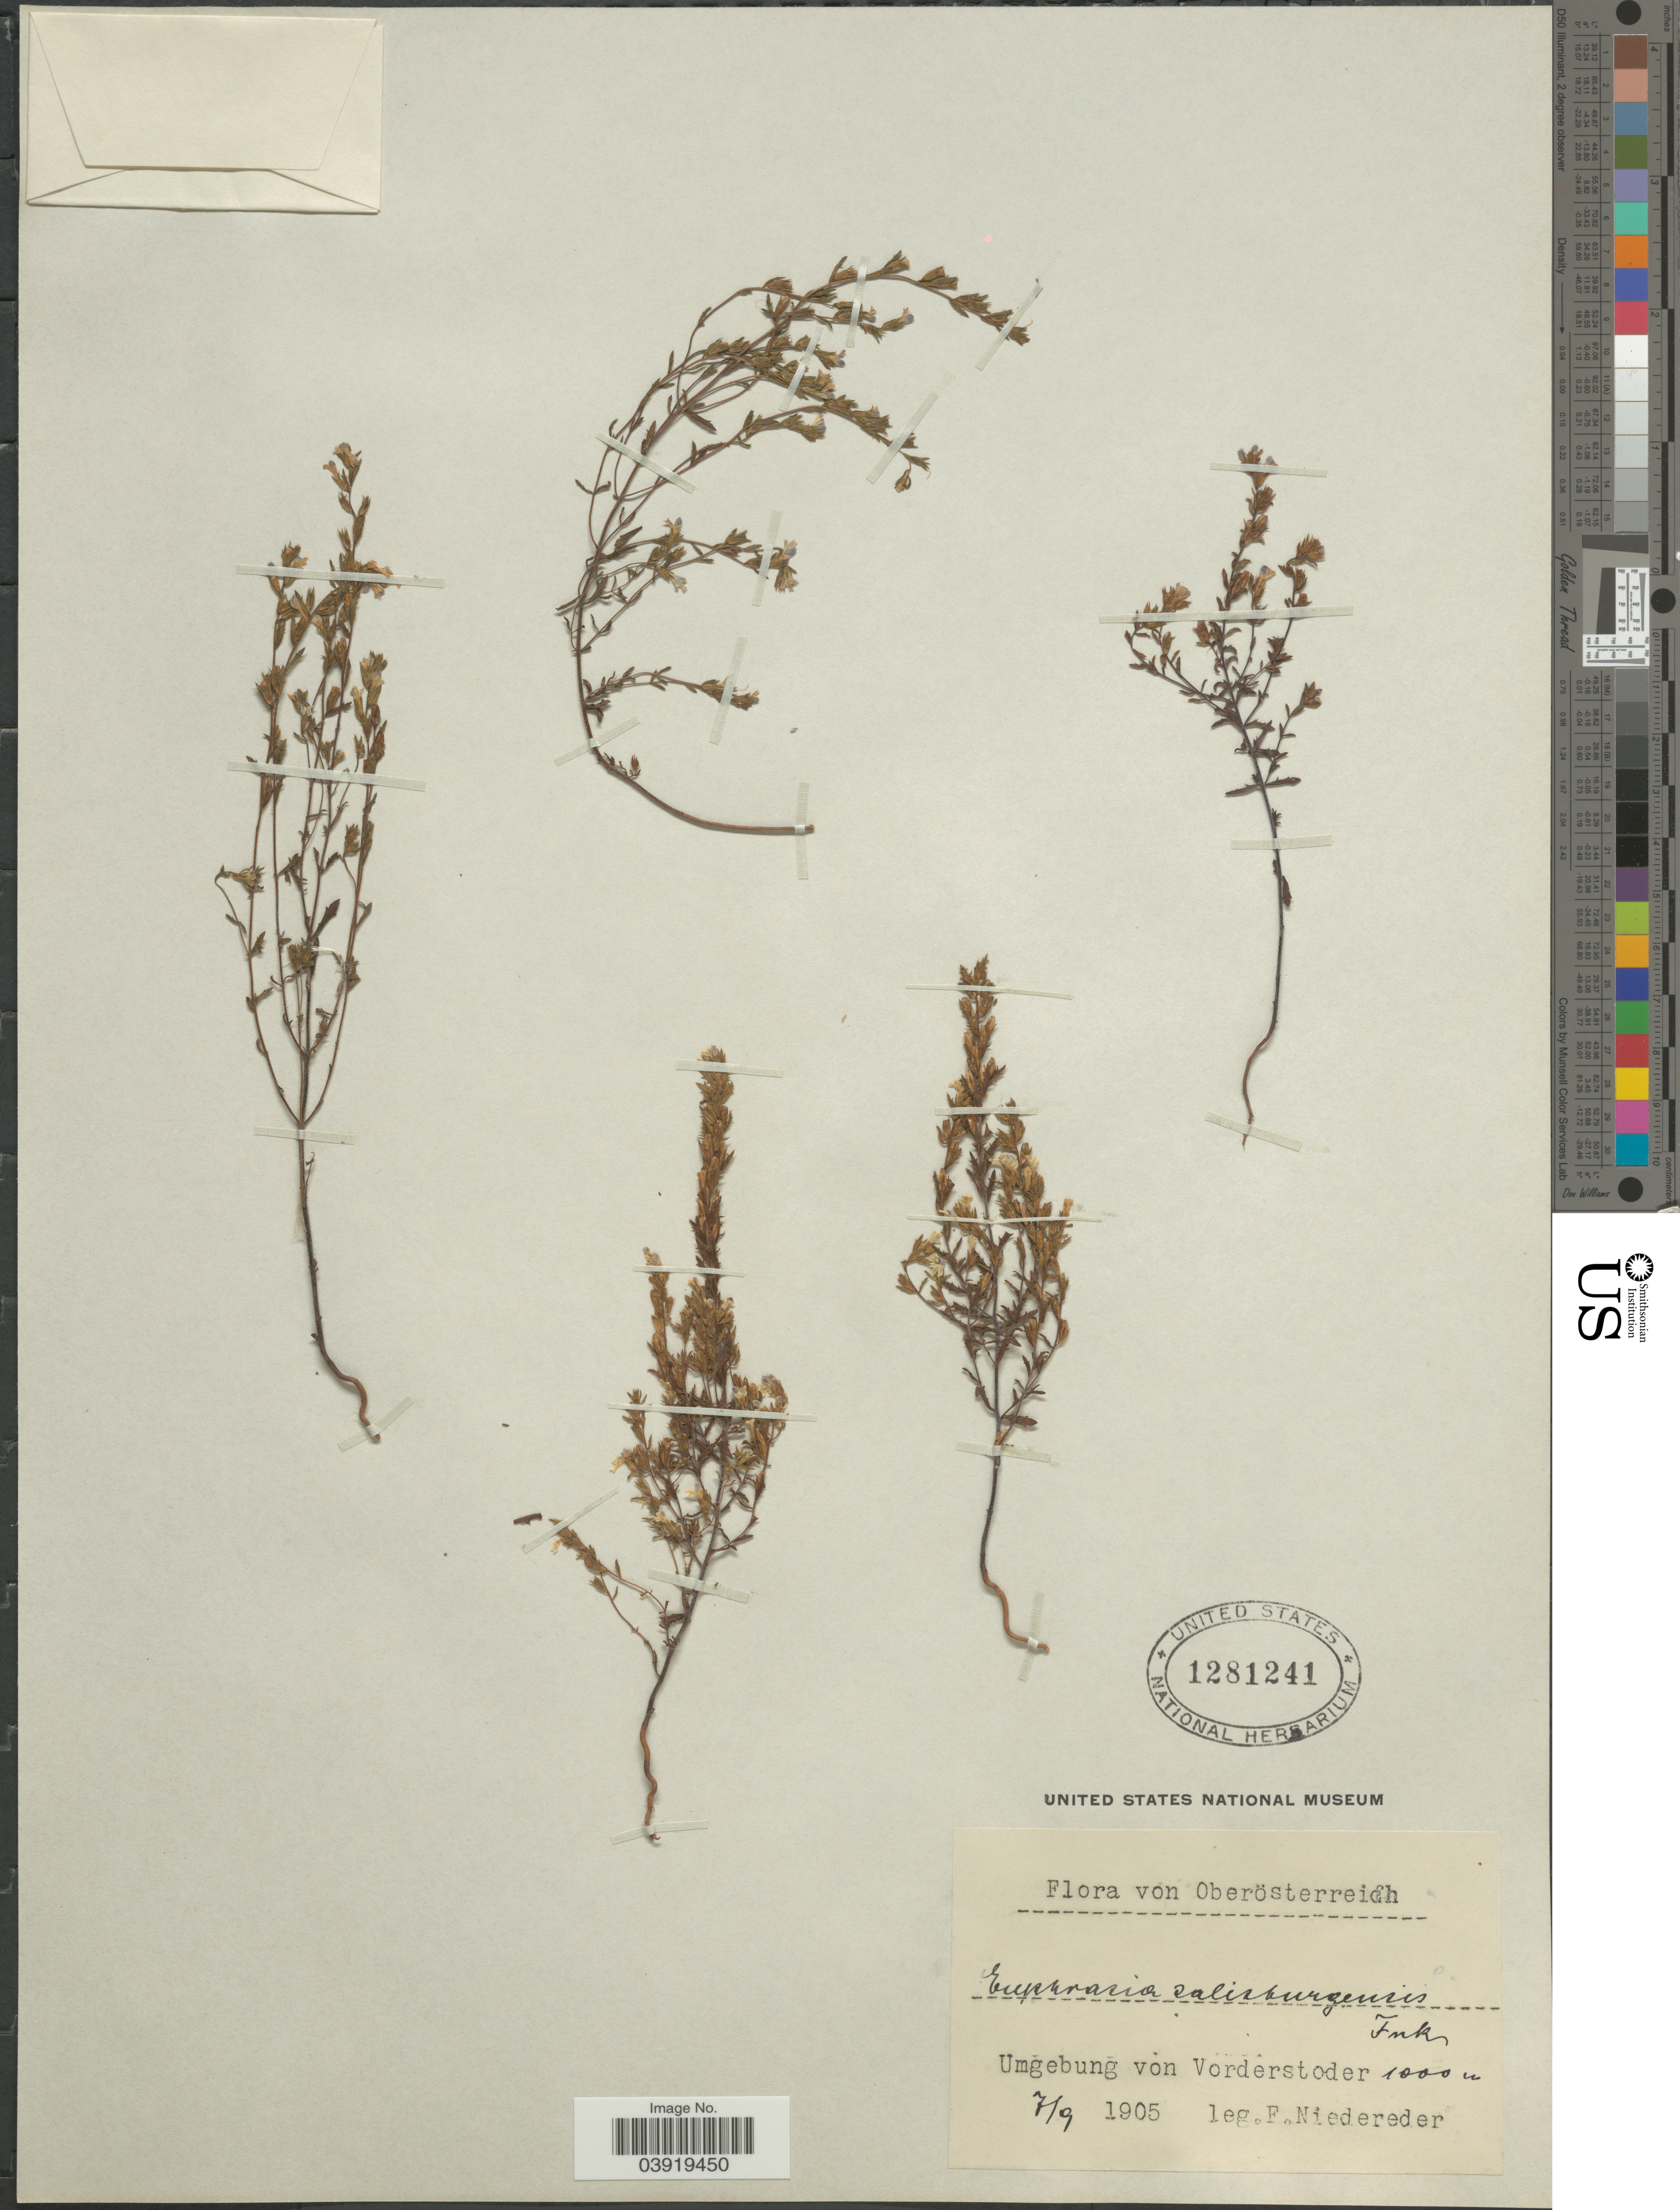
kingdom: Plantae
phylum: Tracheophyta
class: Magnoliopsida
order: Lamiales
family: Orobanchaceae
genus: Euphrasia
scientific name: Euphrasia salisburgensis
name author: Funck ex Hoppe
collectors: F. Niedereder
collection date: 1905-09-07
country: Austria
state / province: Oberosterreich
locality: Umgebung von Vorderstoder.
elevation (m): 1000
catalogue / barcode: US 1281241